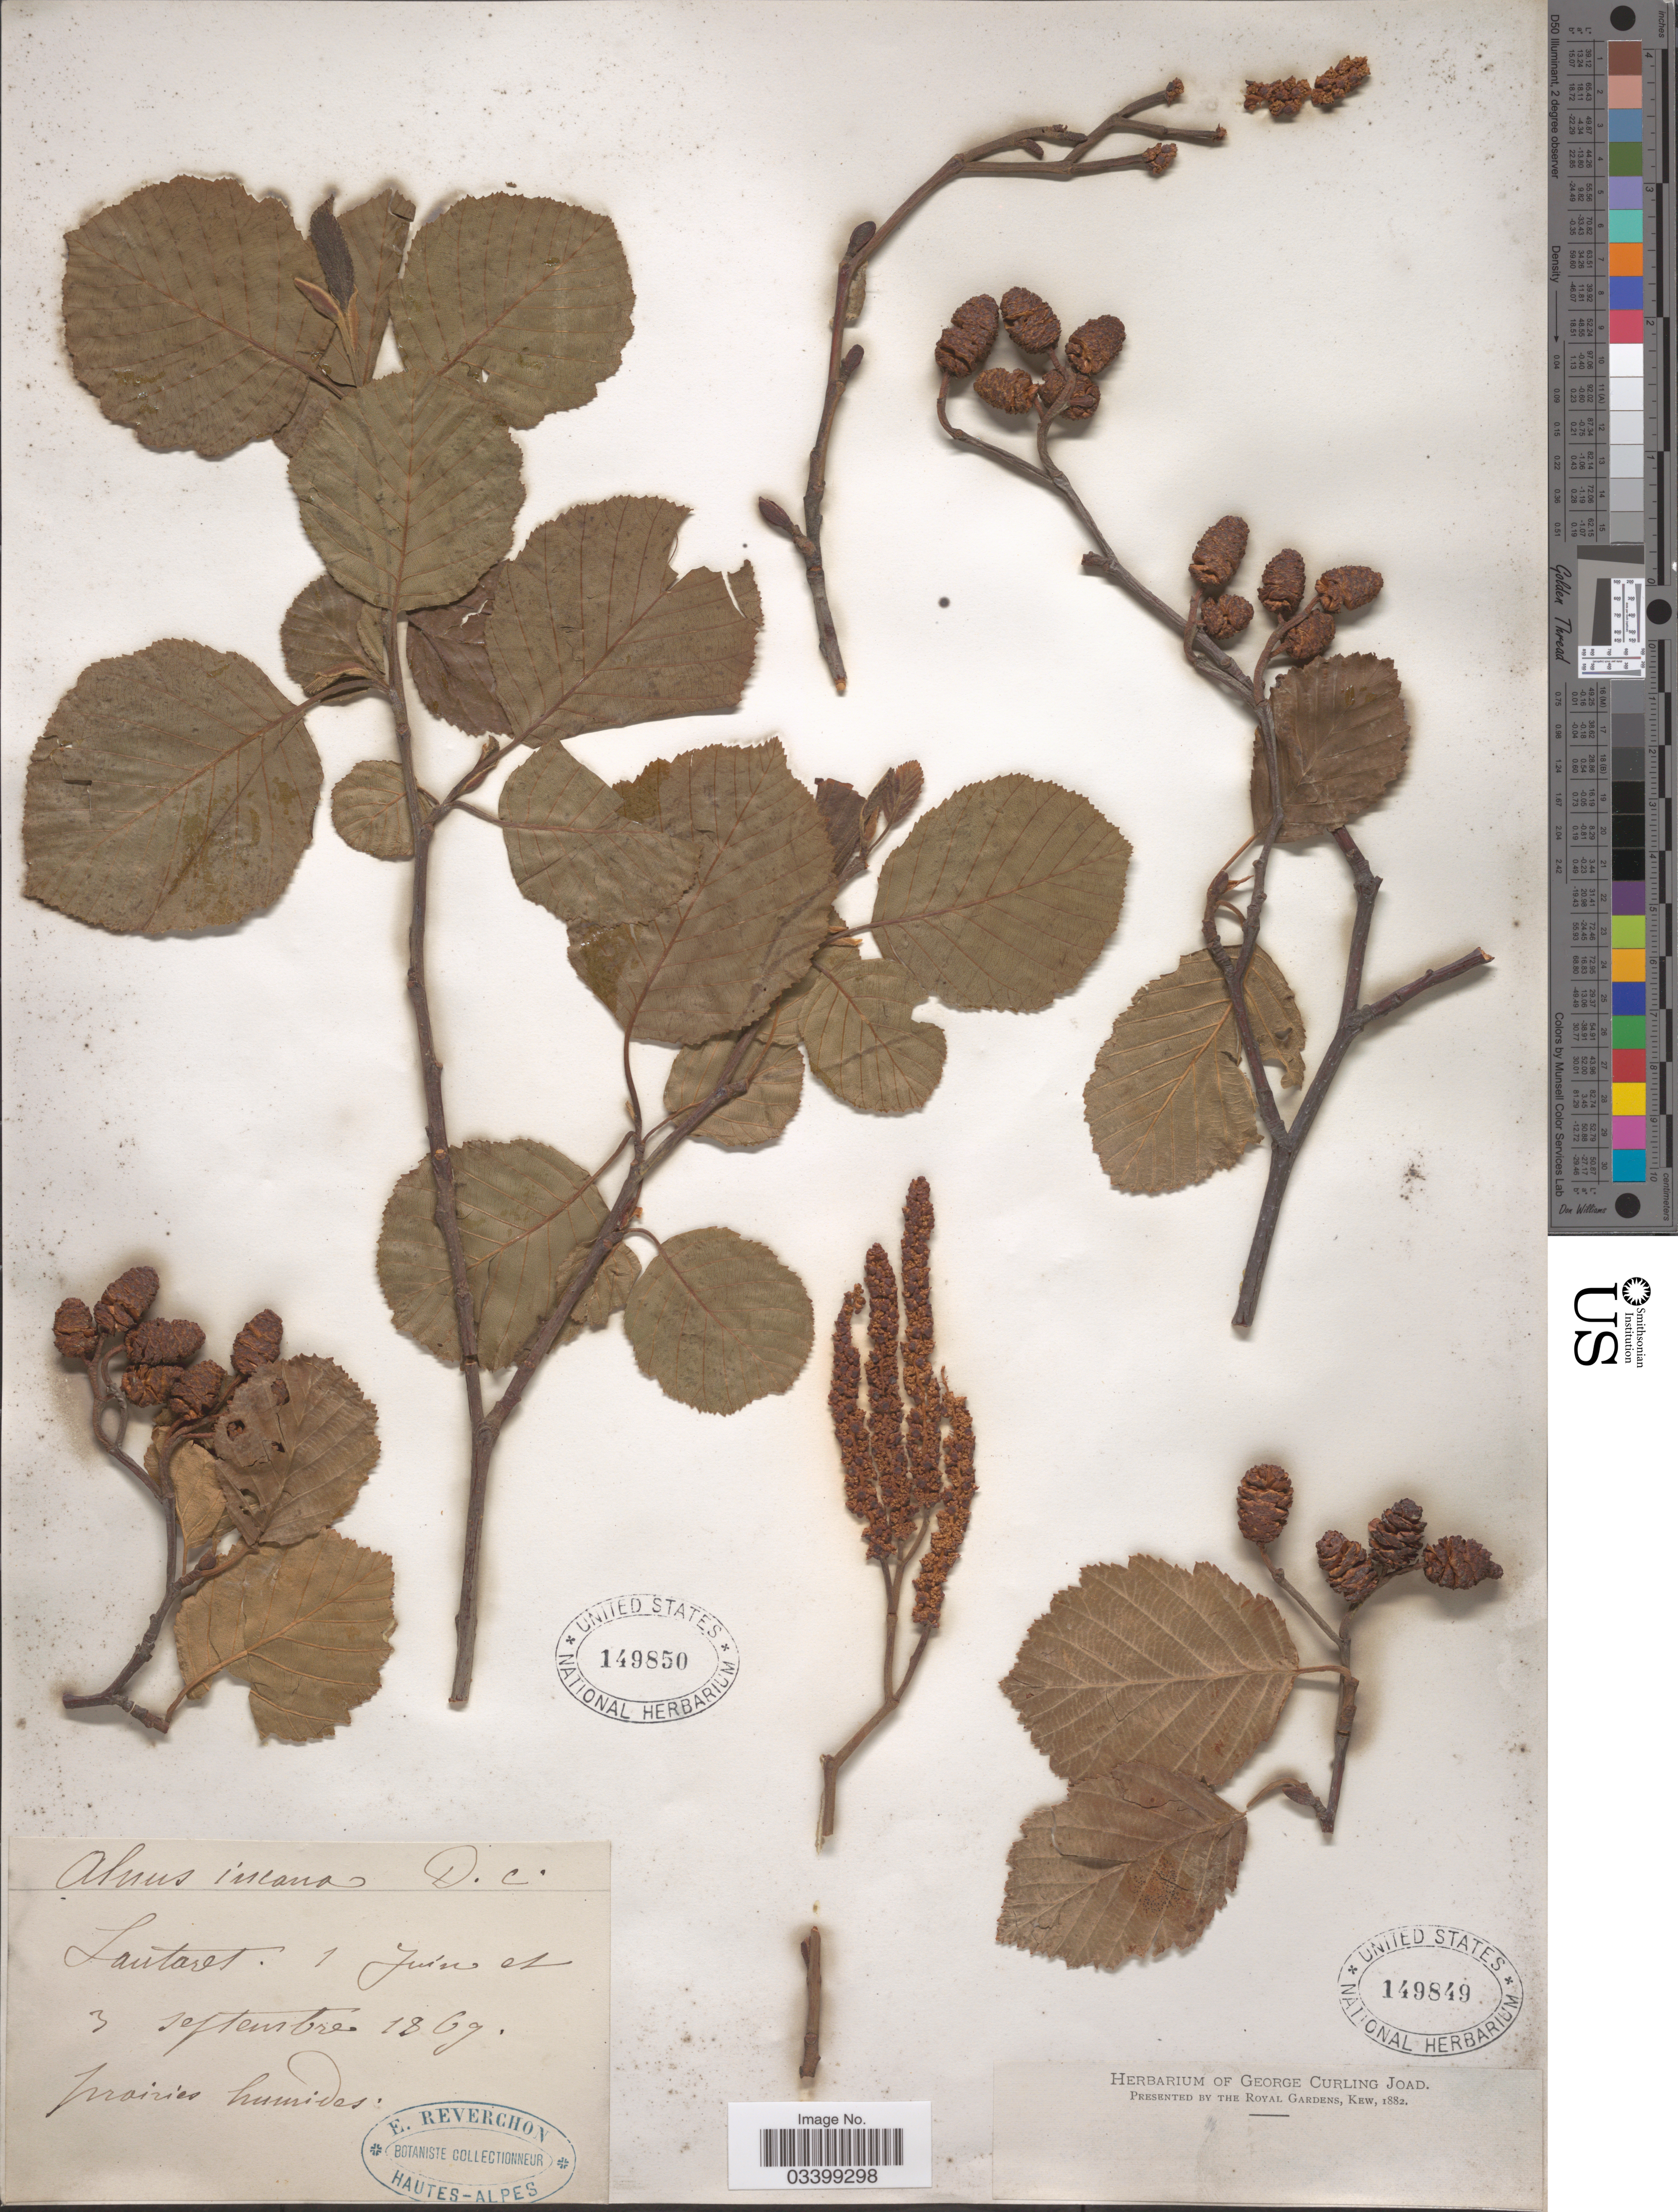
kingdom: Plantae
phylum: Tracheophyta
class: Magnoliopsida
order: Fagales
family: Betulaceae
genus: Alnus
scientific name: Alnus incana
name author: (L.) Moench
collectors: E. Reverchon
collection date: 1869-06-01/1869-09-03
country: France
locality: Lautaret.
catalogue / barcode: US 149850-2